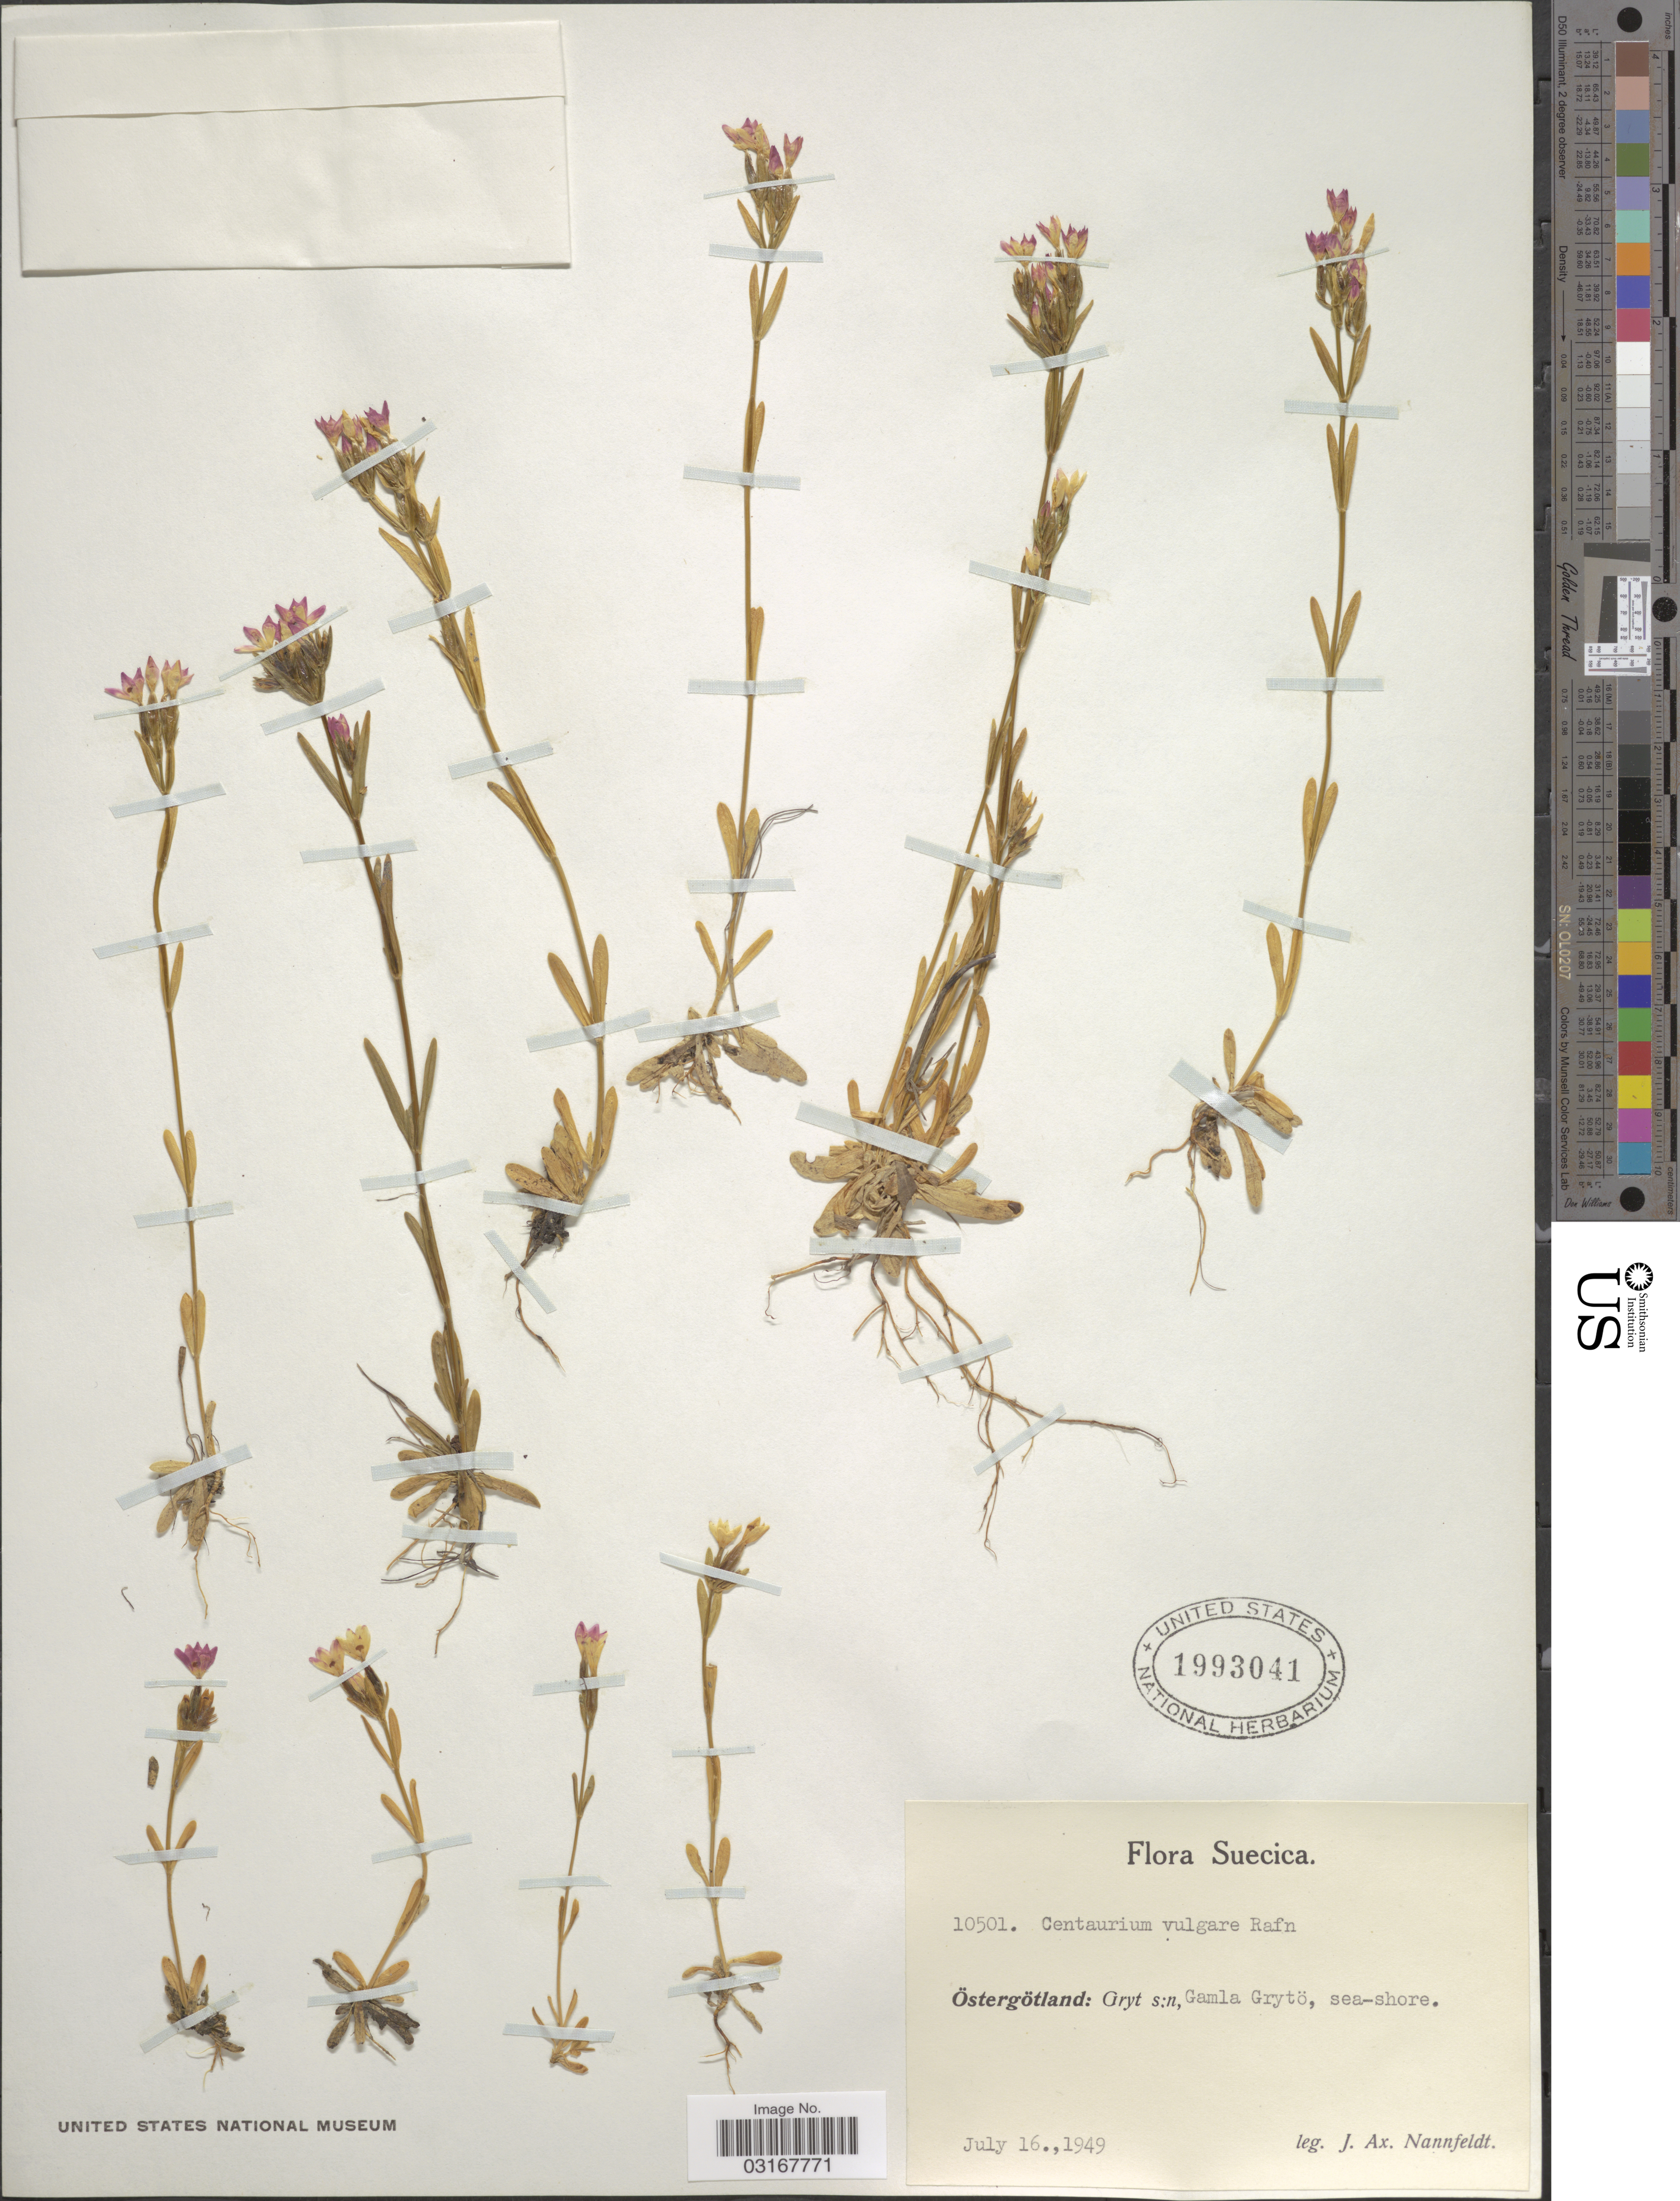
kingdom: Plantae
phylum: Tracheophyta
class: Magnoliopsida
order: Gentianales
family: Gentianaceae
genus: Centaurium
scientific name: Centaurium vulgaris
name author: Godr.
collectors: J. Nannfeldt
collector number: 10501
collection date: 1949-07-16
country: Sweden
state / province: Östergötland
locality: Suecia. Östergötland: Gryt s:n, Gamla Grytö, sea-shore.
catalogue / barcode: US 1993041